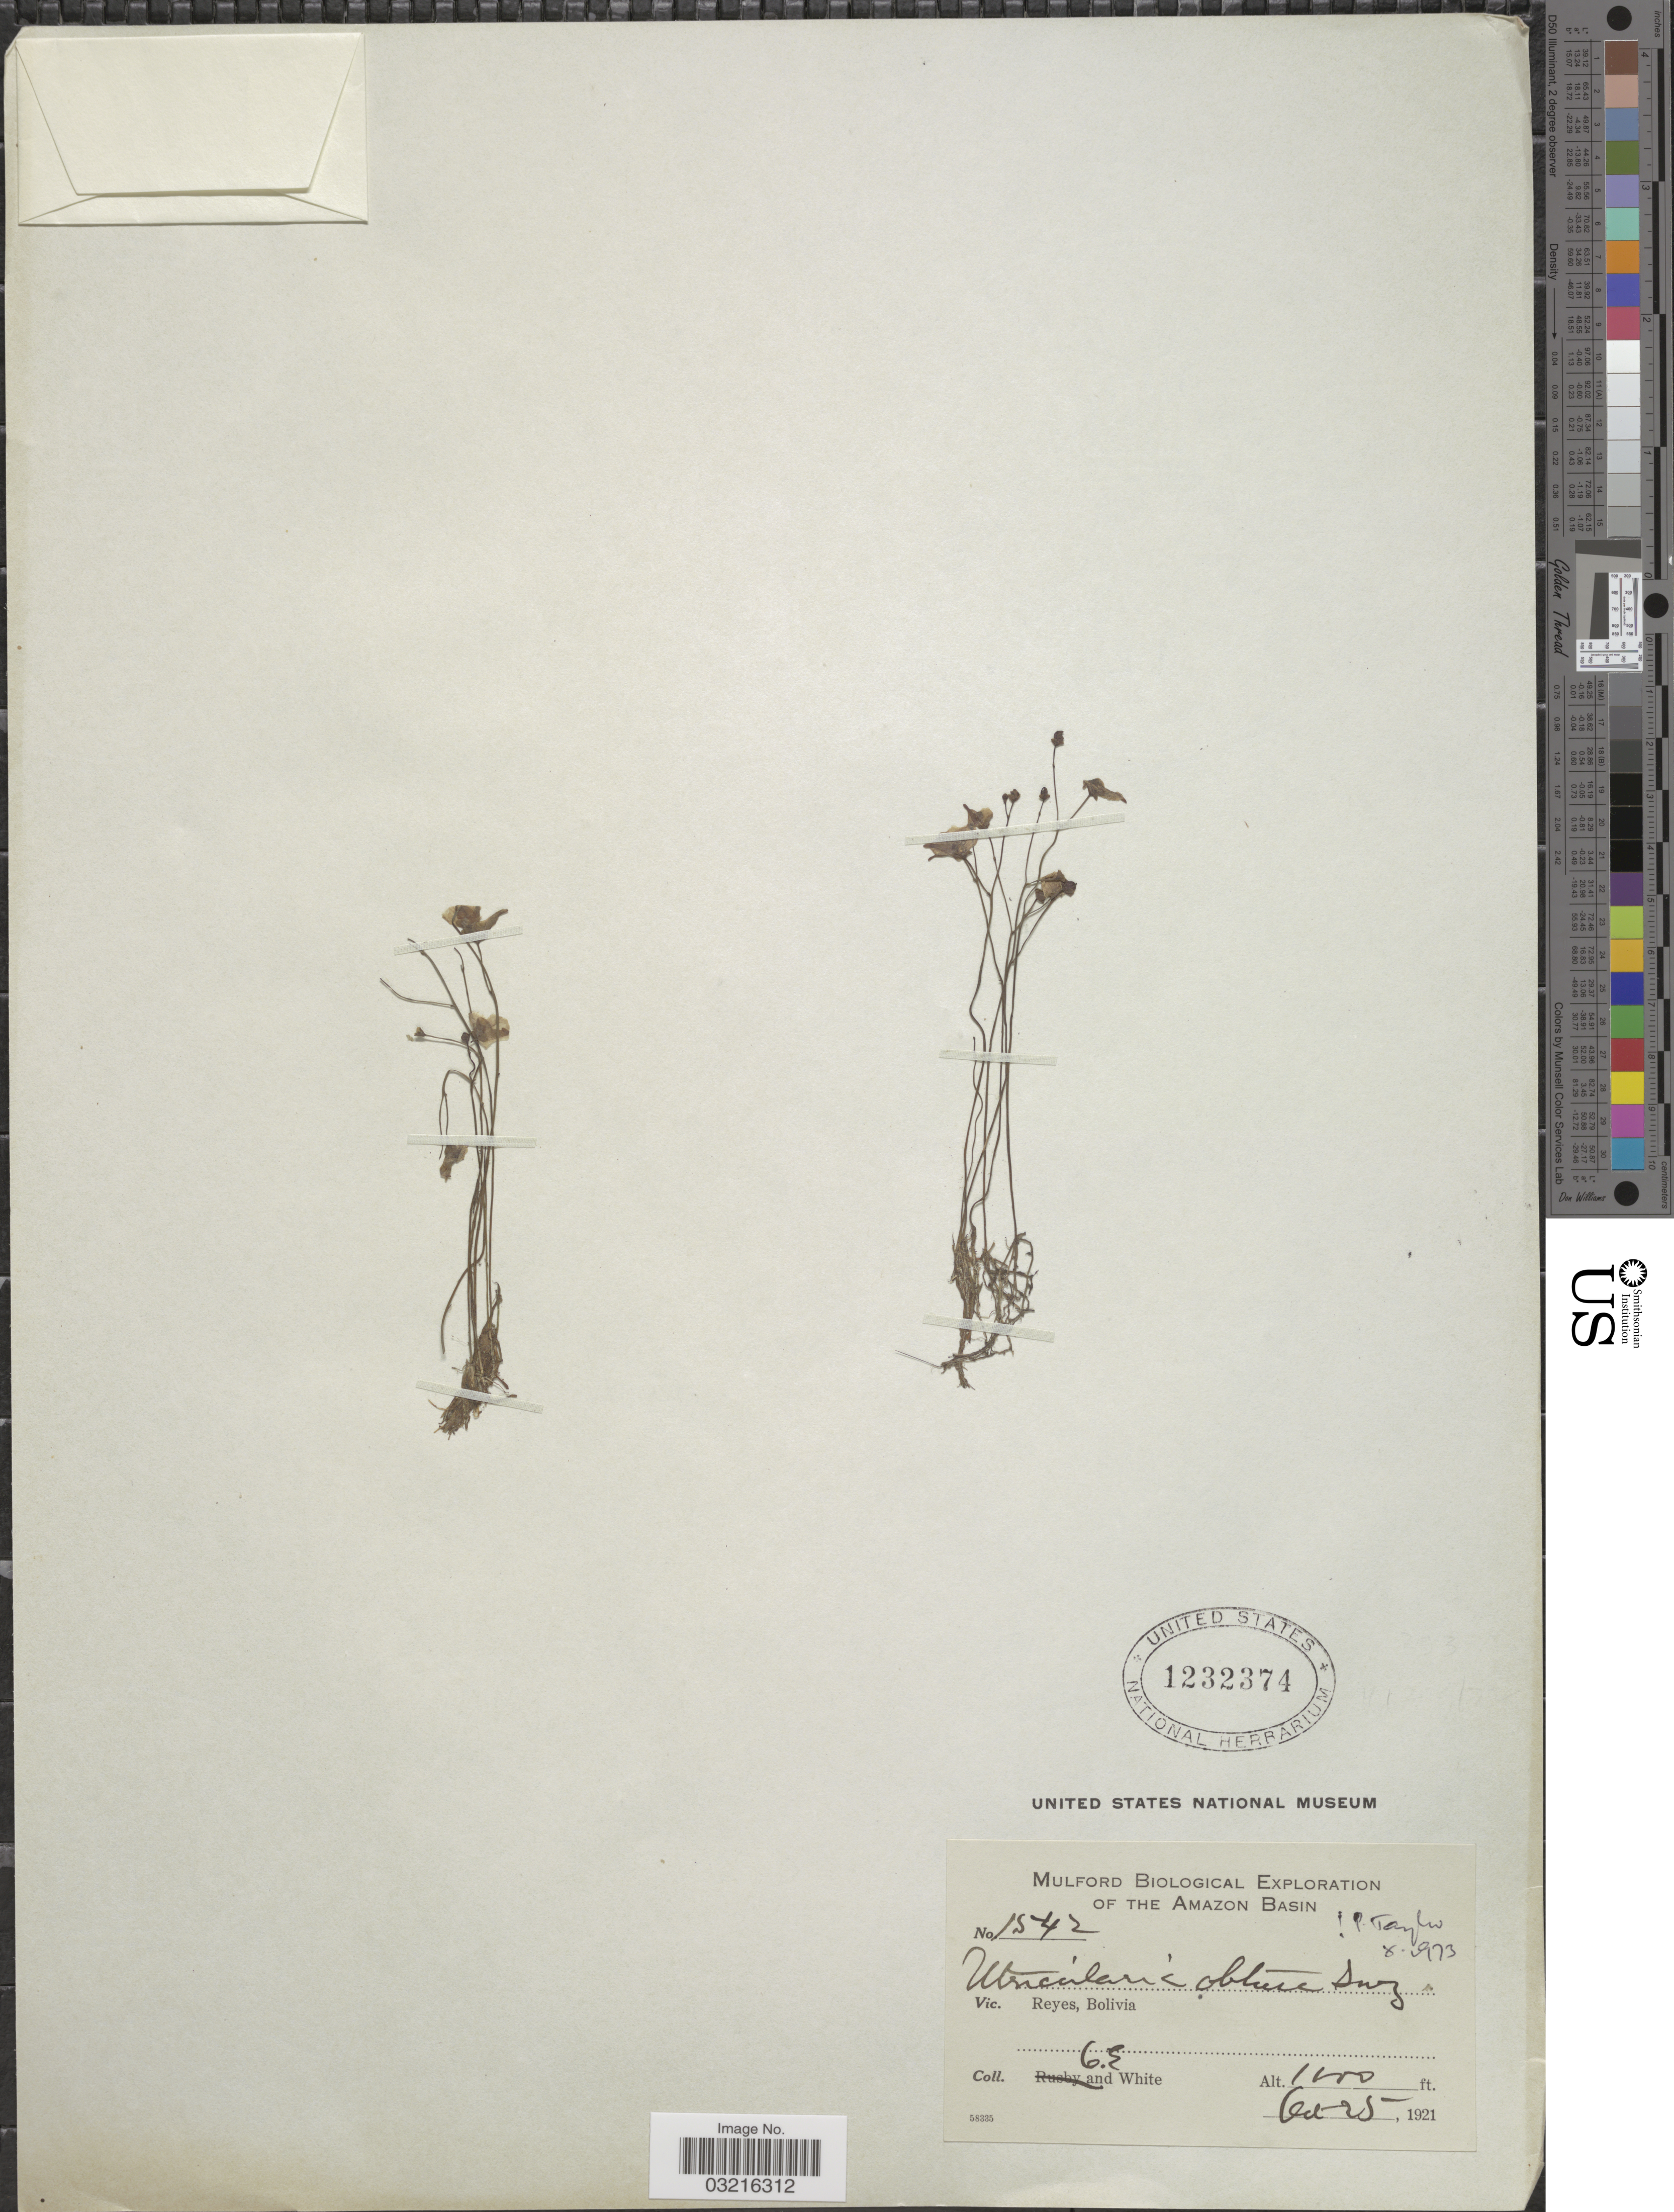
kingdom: Plantae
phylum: Tracheophyta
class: Magnoliopsida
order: Lamiales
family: Lentibulariaceae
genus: Utricularia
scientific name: Utricularia gibba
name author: L.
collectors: O. E. White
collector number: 1542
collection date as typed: Oct. 25, 1921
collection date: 1921-10-25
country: Bolivia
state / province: Beni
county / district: José Ballivián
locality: Reyes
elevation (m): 305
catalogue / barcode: US 1232374